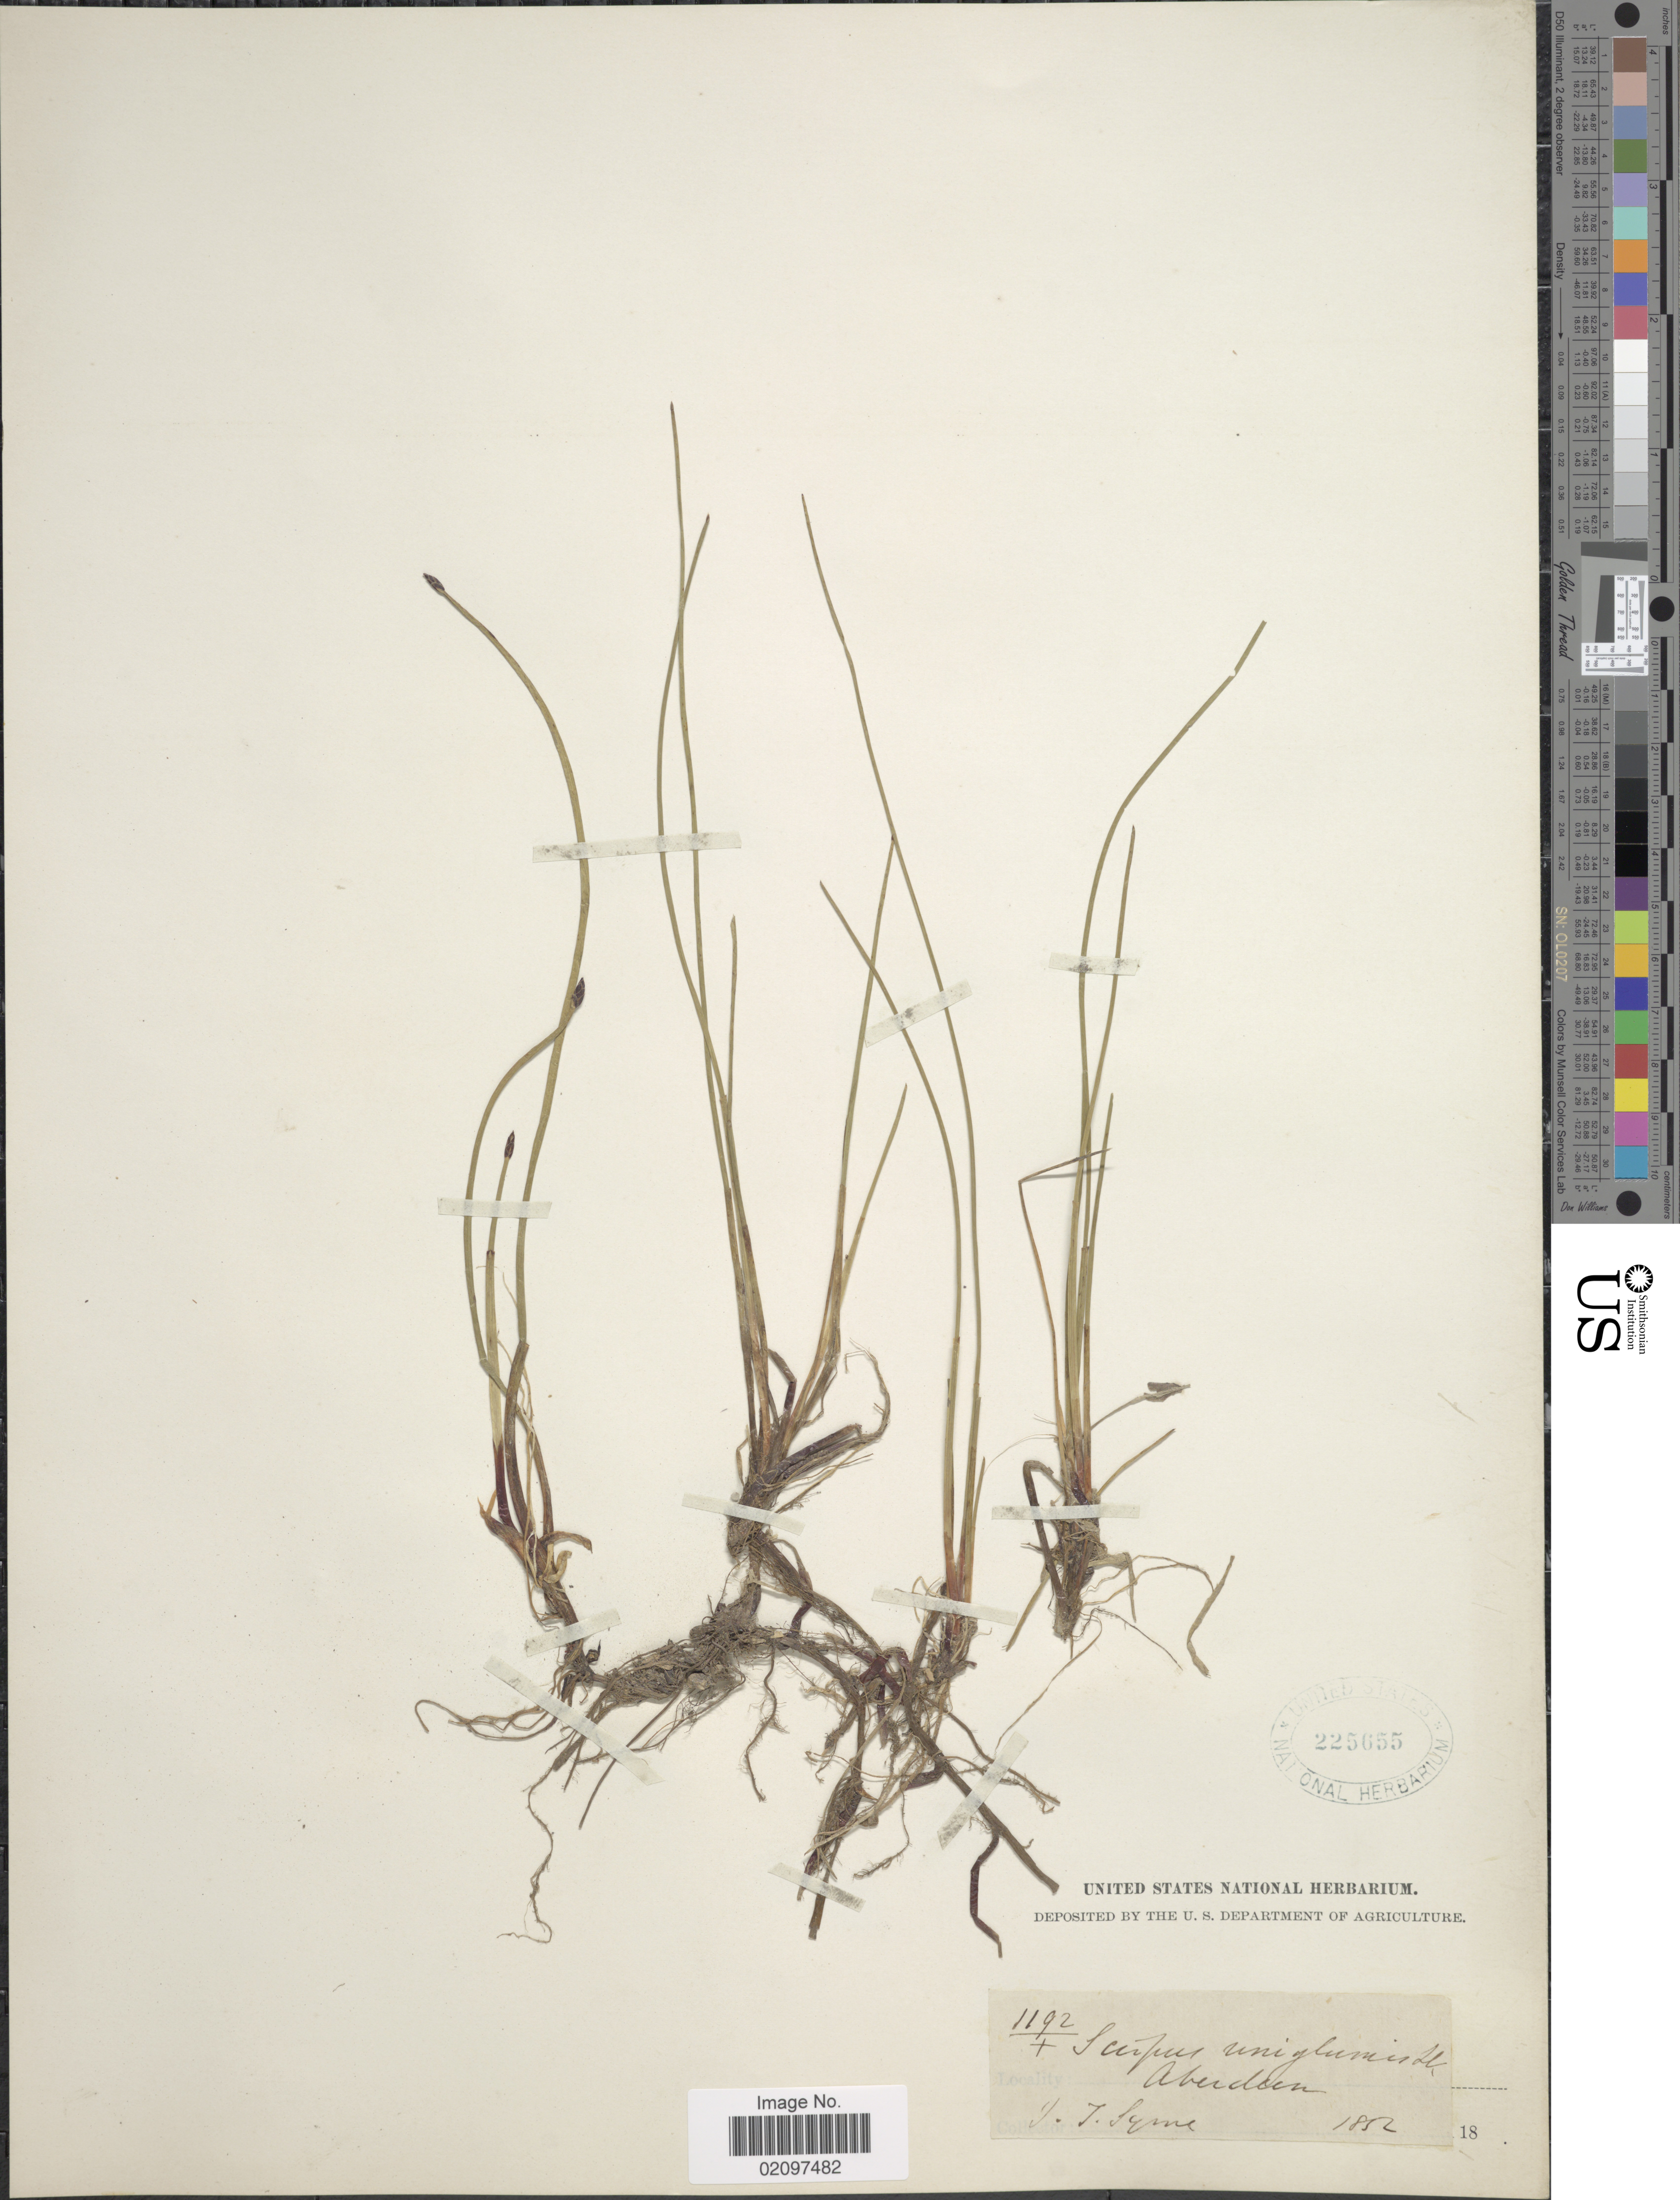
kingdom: Plantae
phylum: Tracheophyta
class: Liliopsida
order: Poales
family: Cyperaceae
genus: Eleocharis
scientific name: Eleocharis uniglumis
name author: (Link) Schult.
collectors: J. T. Syme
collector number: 1192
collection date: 1852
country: United Kingdom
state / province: Scotland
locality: Aberdeen.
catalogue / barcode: US 225655